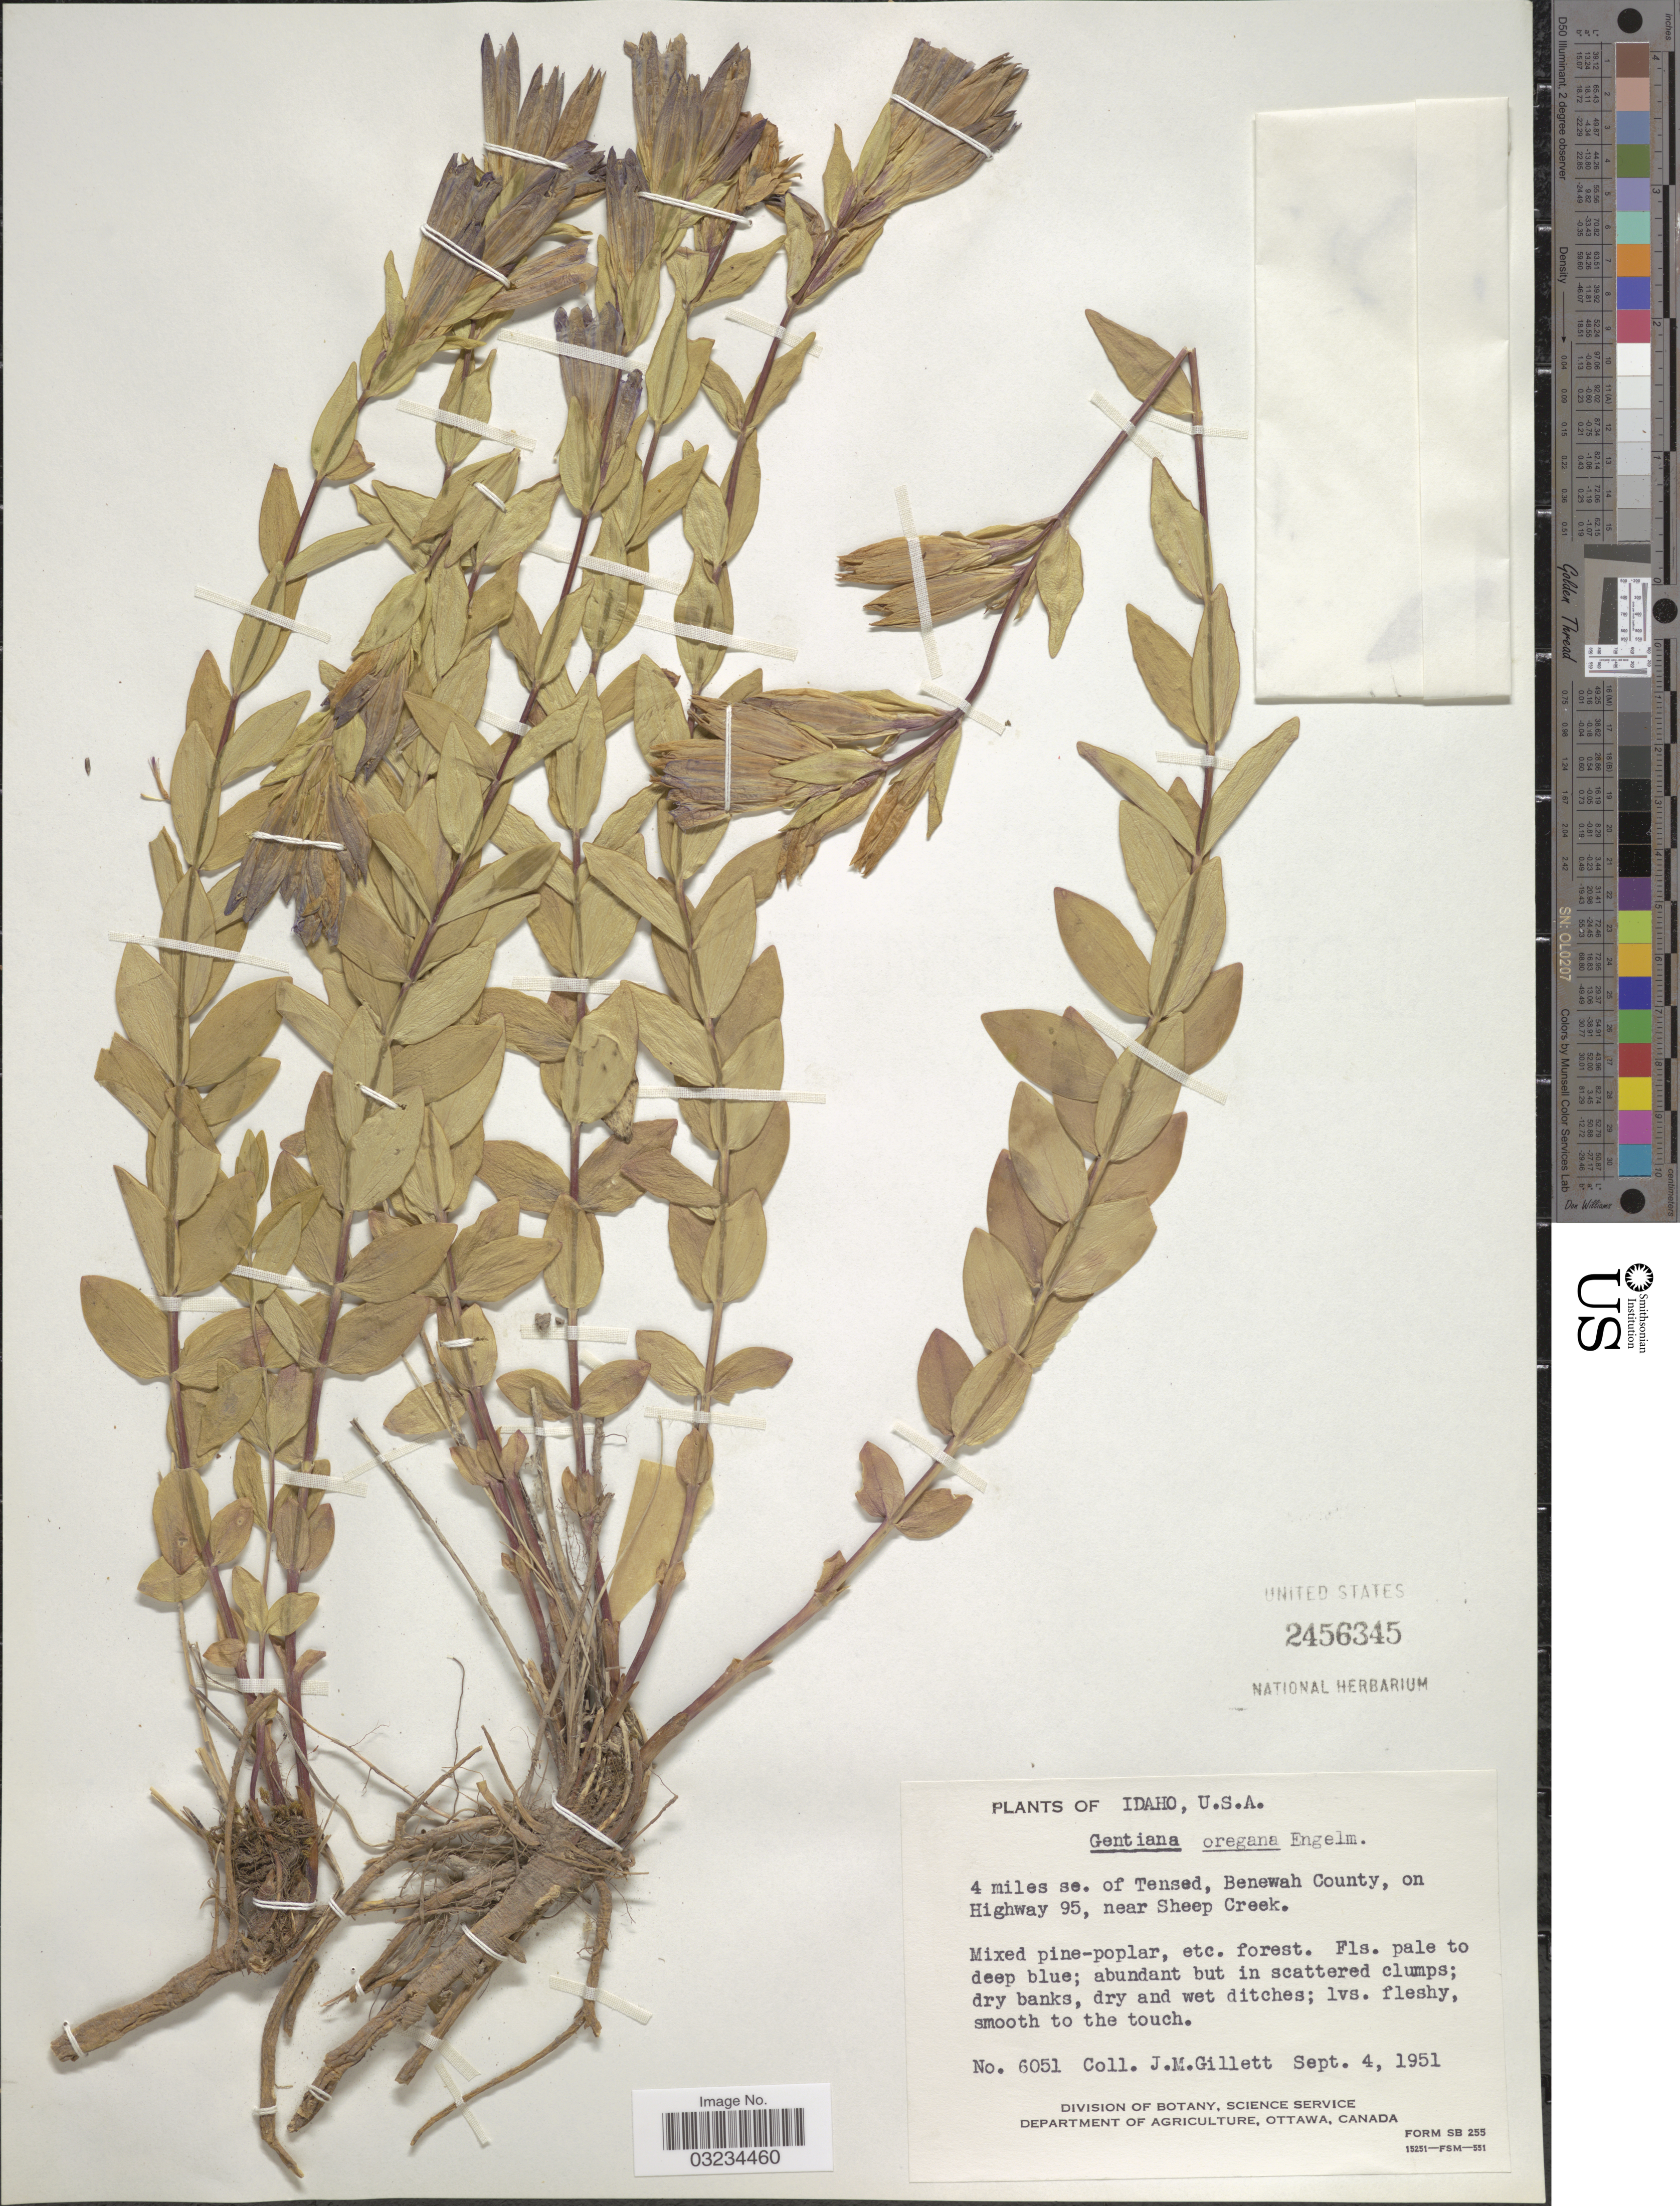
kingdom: Plantae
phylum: Tracheophyta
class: Magnoliopsida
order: Gentianales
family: Gentianaceae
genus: Gentiana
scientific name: Gentiana oregana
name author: Engelm. ex A. Gray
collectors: J. M. Gillett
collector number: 6051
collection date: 1951-09-04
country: United States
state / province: Idaho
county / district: Benewah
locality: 4 miles SE of Tensed, on Highway 95, near Sheep Creek.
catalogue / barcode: US 2456345